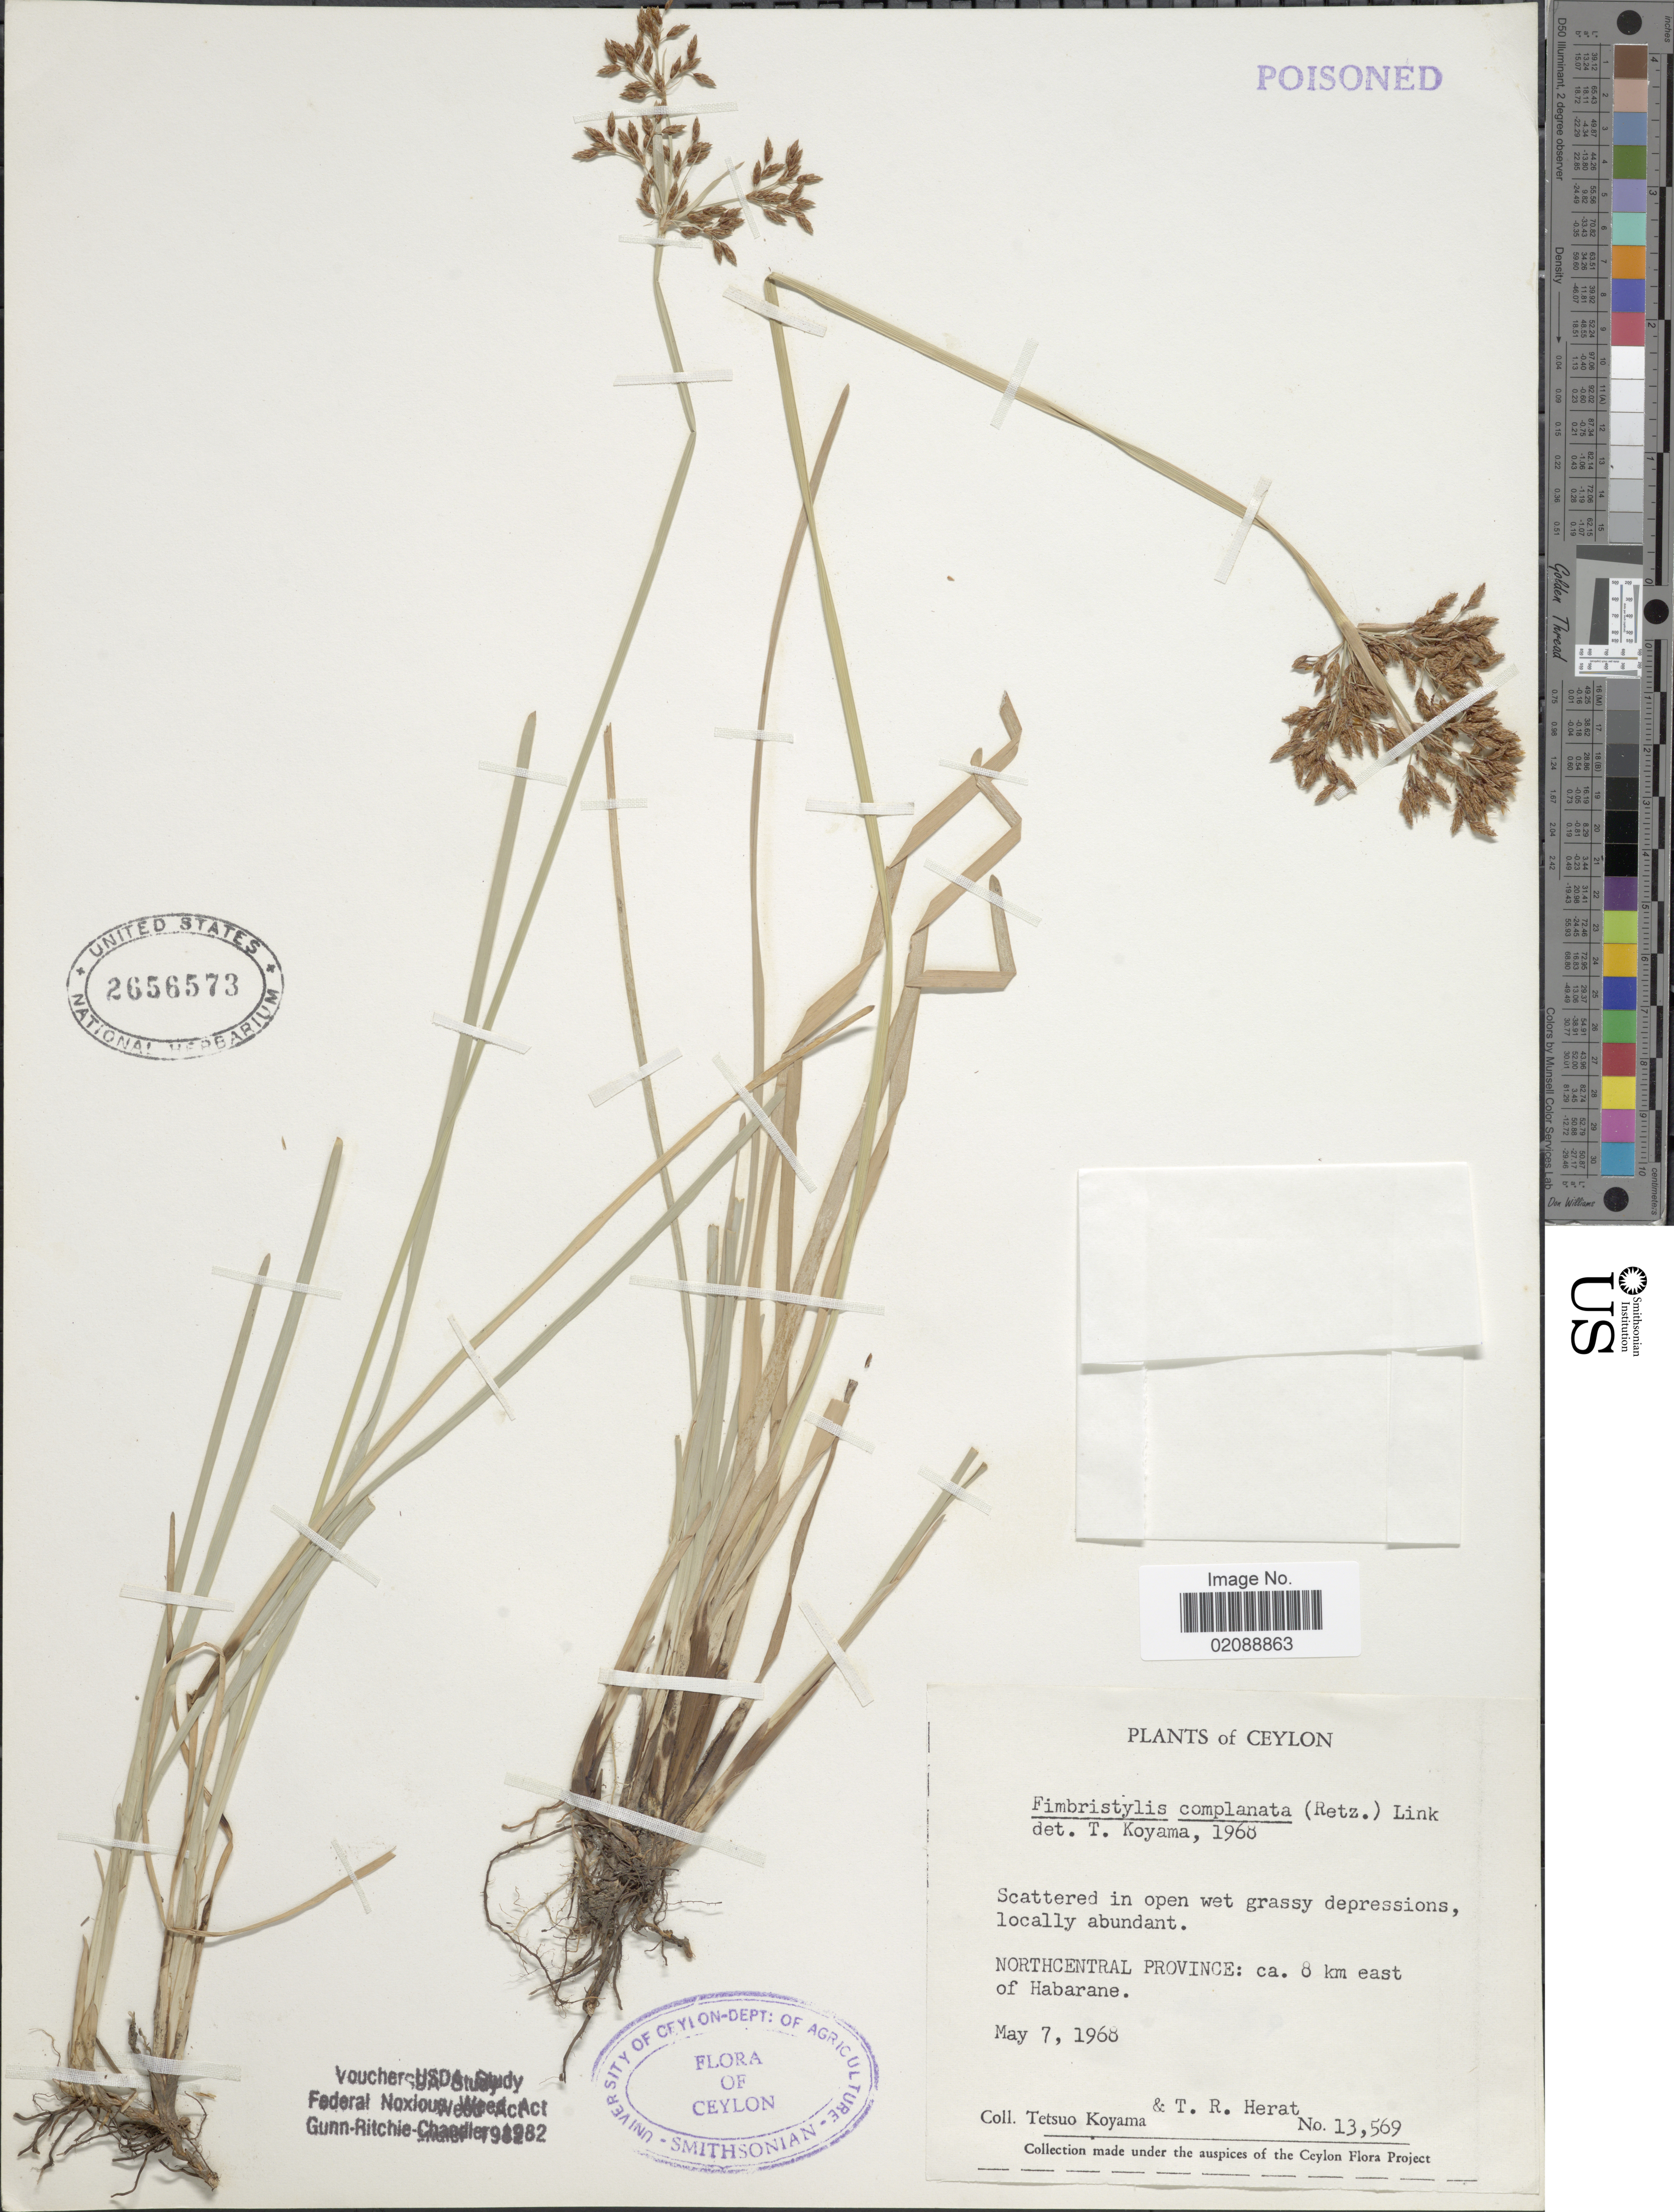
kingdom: Plantae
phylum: Tracheophyta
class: Liliopsida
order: Poales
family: Cyperaceae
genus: Fimbristylis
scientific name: Fimbristylis complanata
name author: (Retz.) Link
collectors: T. Koyama & T. R. Herat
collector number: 13569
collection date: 1968-05-07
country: Sri Lanka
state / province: North Central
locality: Ca. 8 km east of Habarane.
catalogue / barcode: US 2656573